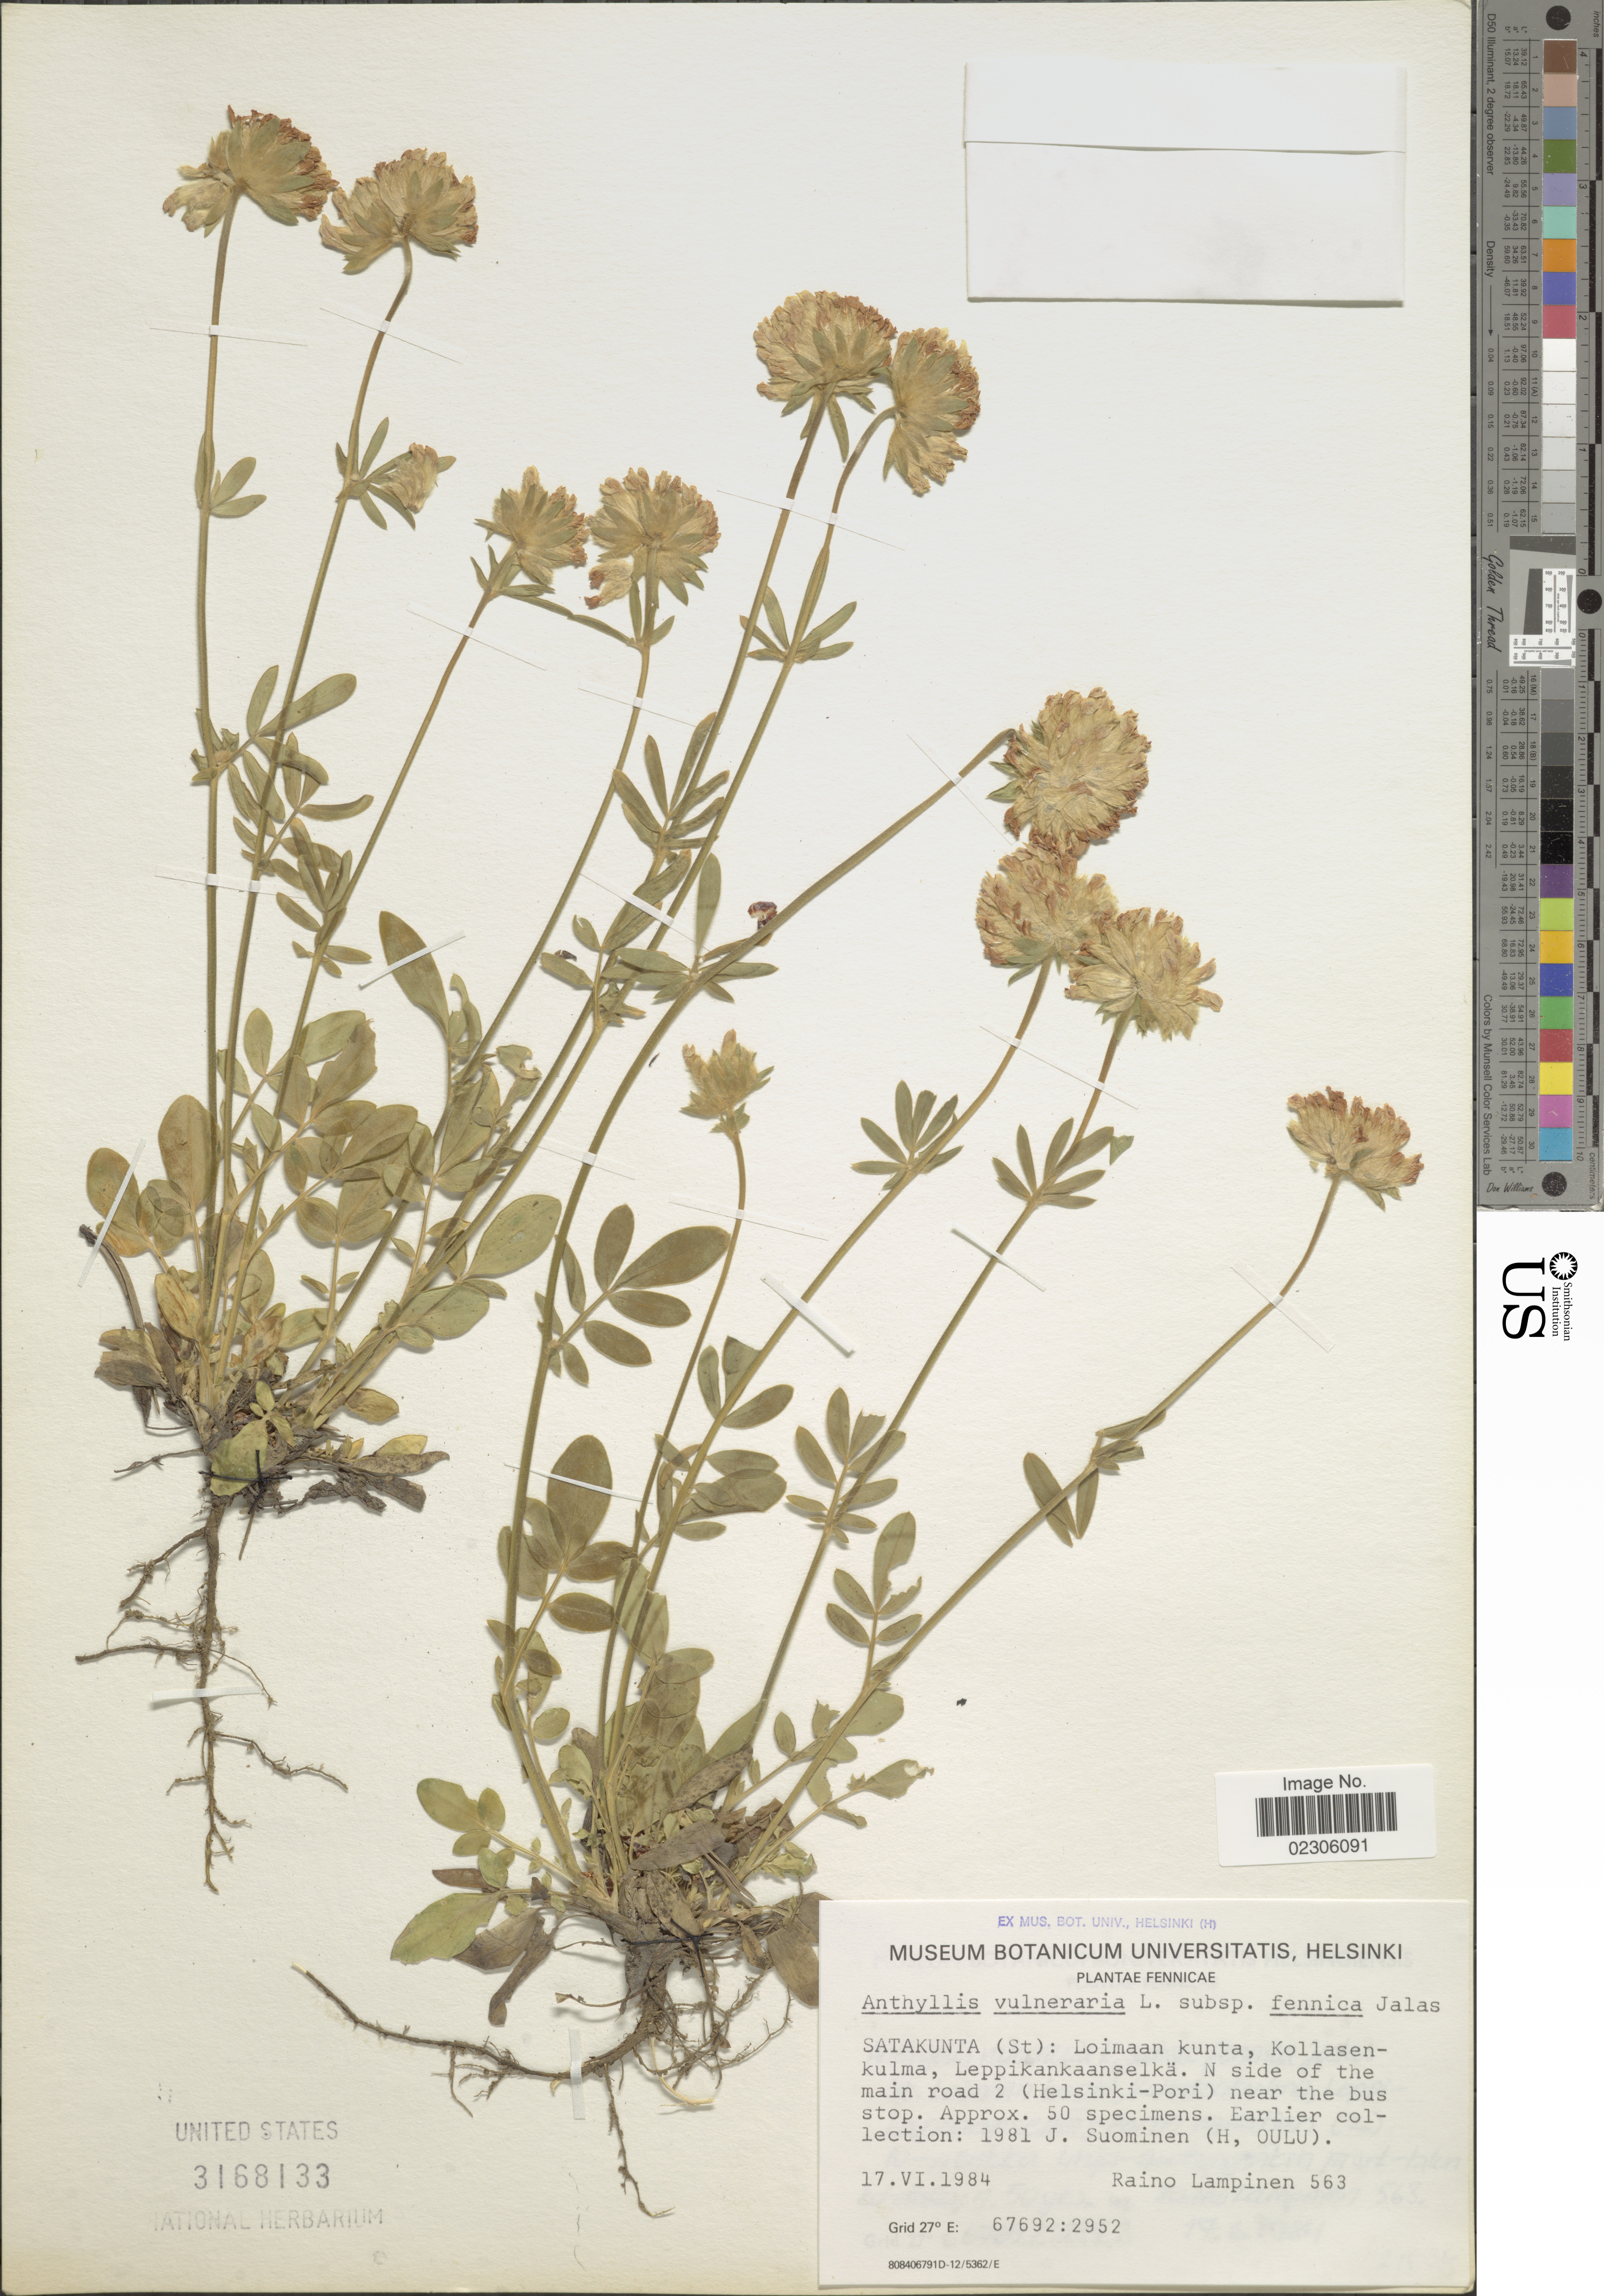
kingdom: Plantae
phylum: Tracheophyta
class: Magnoliopsida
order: Fabales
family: Fabaceae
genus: Anthyllis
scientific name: Anthyllis vulneraria subsp. fennica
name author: (Jalas) Cullen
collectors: R. Lampinen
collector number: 563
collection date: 1984-06-17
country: Finland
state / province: Satakunta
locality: Fennicae, (St), Loimaan kunta, Kollasenkulma, Leppikankaanselka, N side of the main road 2 (Helsinki-Pori) near the bus stop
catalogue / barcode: US 3168133